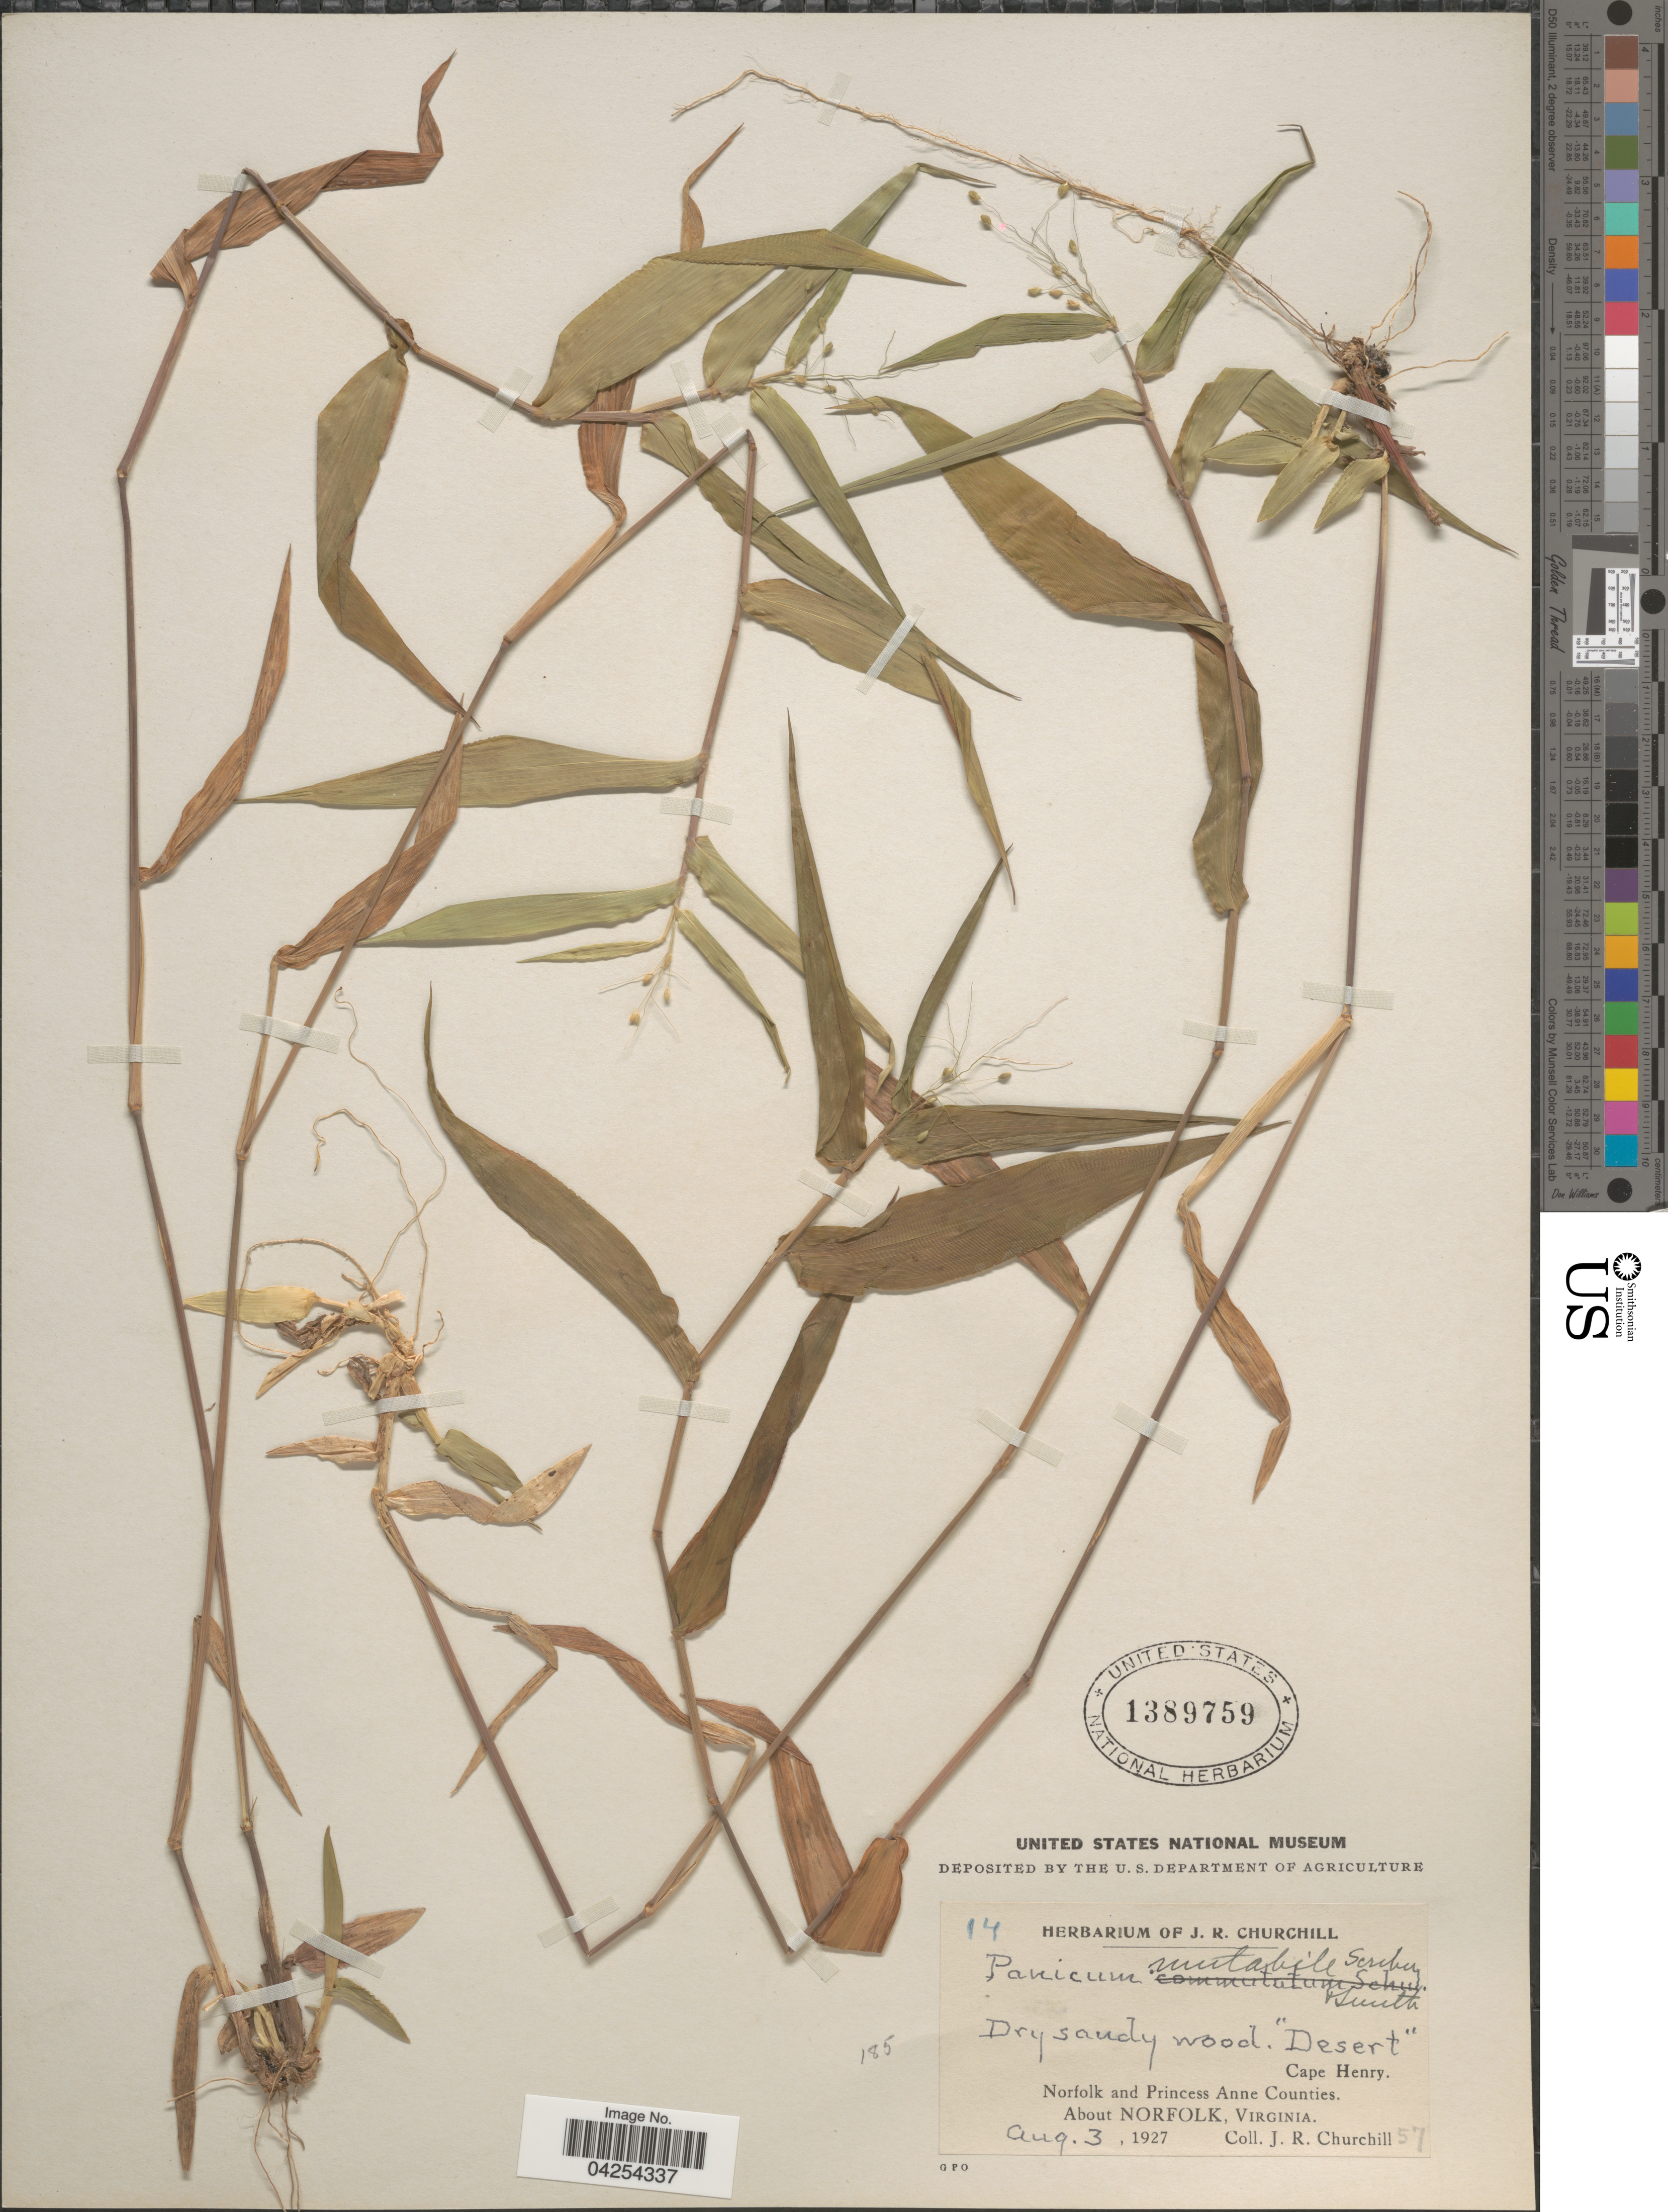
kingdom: Plantae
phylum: Tracheophyta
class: Liliopsida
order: Poales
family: Poaceae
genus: Dichanthelium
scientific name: Dichanthelium commutatum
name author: (Schult.) Gould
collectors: J. Churchill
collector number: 57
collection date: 1927-08-03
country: United States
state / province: Virginia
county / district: City of Virginia Beach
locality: Cape Henry. Norfolk and Princess Anne Countries. About Norfolk.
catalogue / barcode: US 1389759